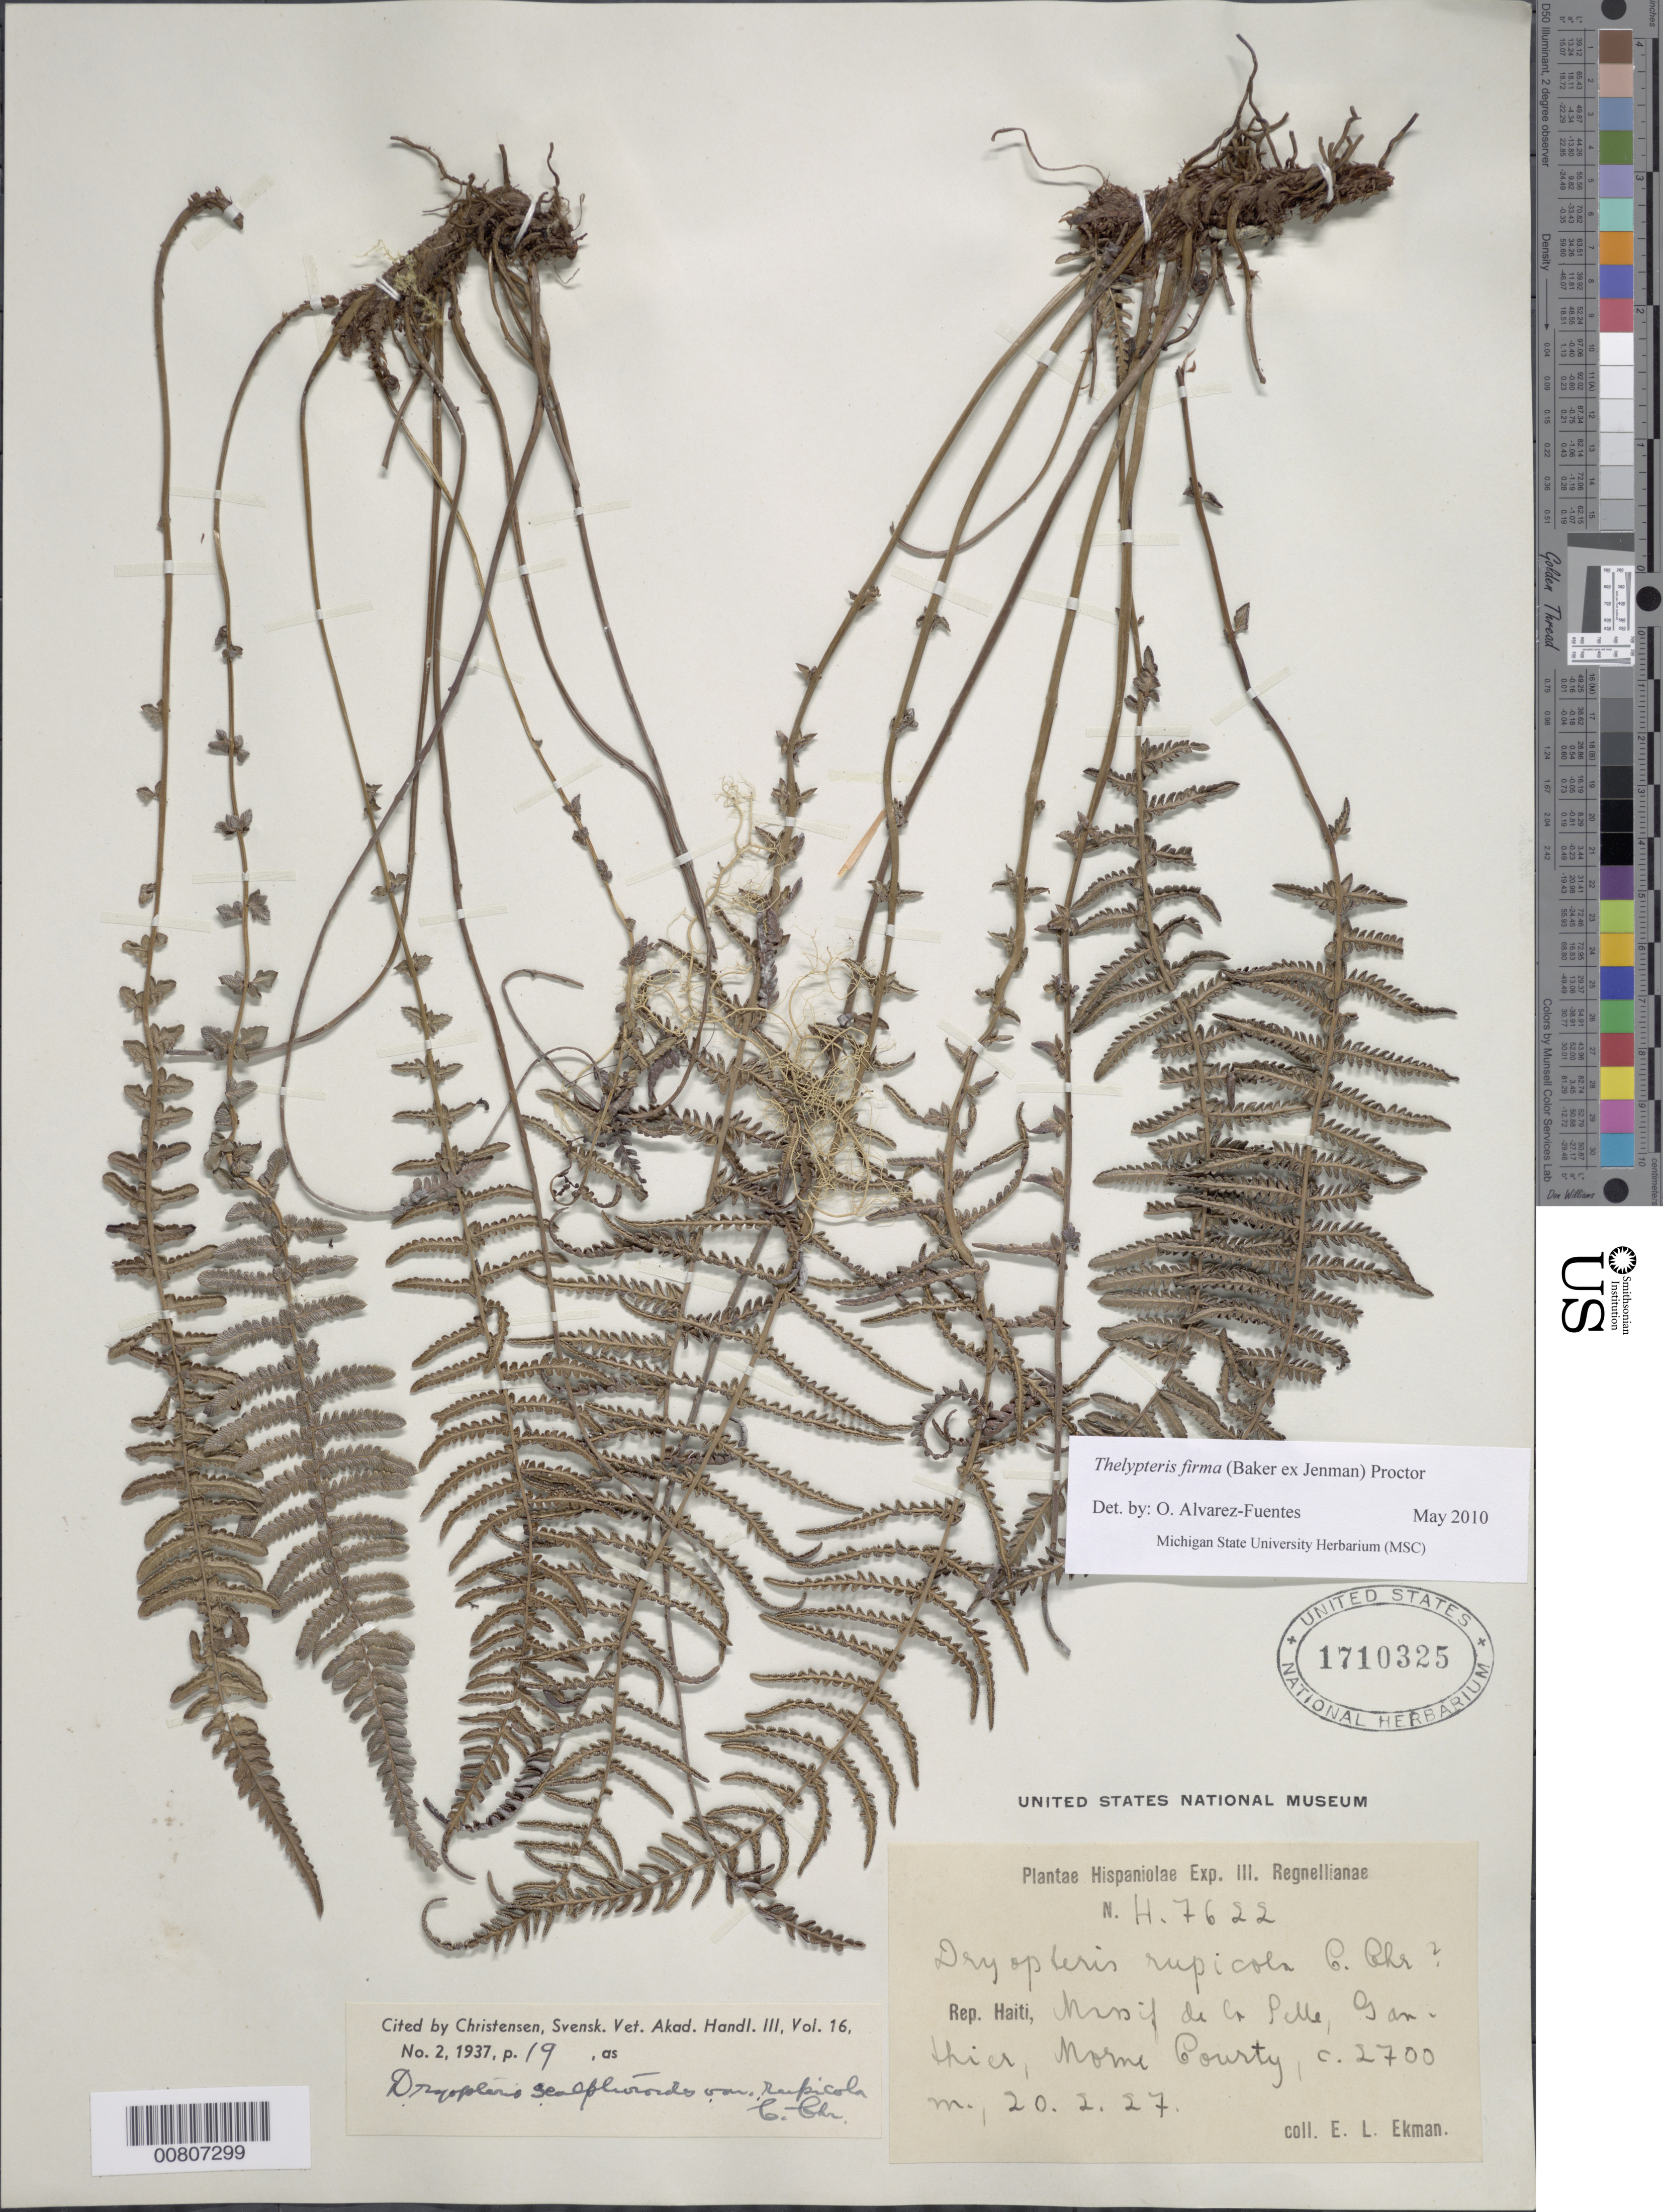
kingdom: Plantae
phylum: Tracheophyta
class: Polypodiopsida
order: Polypodiales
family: Thelypteridaceae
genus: Amauropelta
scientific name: Amauropelta firma (Baker) comb. nov., ined. 2015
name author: (Baker)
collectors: E. L. Ekman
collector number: H 7622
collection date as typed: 20 Feb 1927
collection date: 1927-02-20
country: Haiti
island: Hispaniola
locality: Massif de la Selle, Gauthier, Morne Courty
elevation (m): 2700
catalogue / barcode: US 1710325